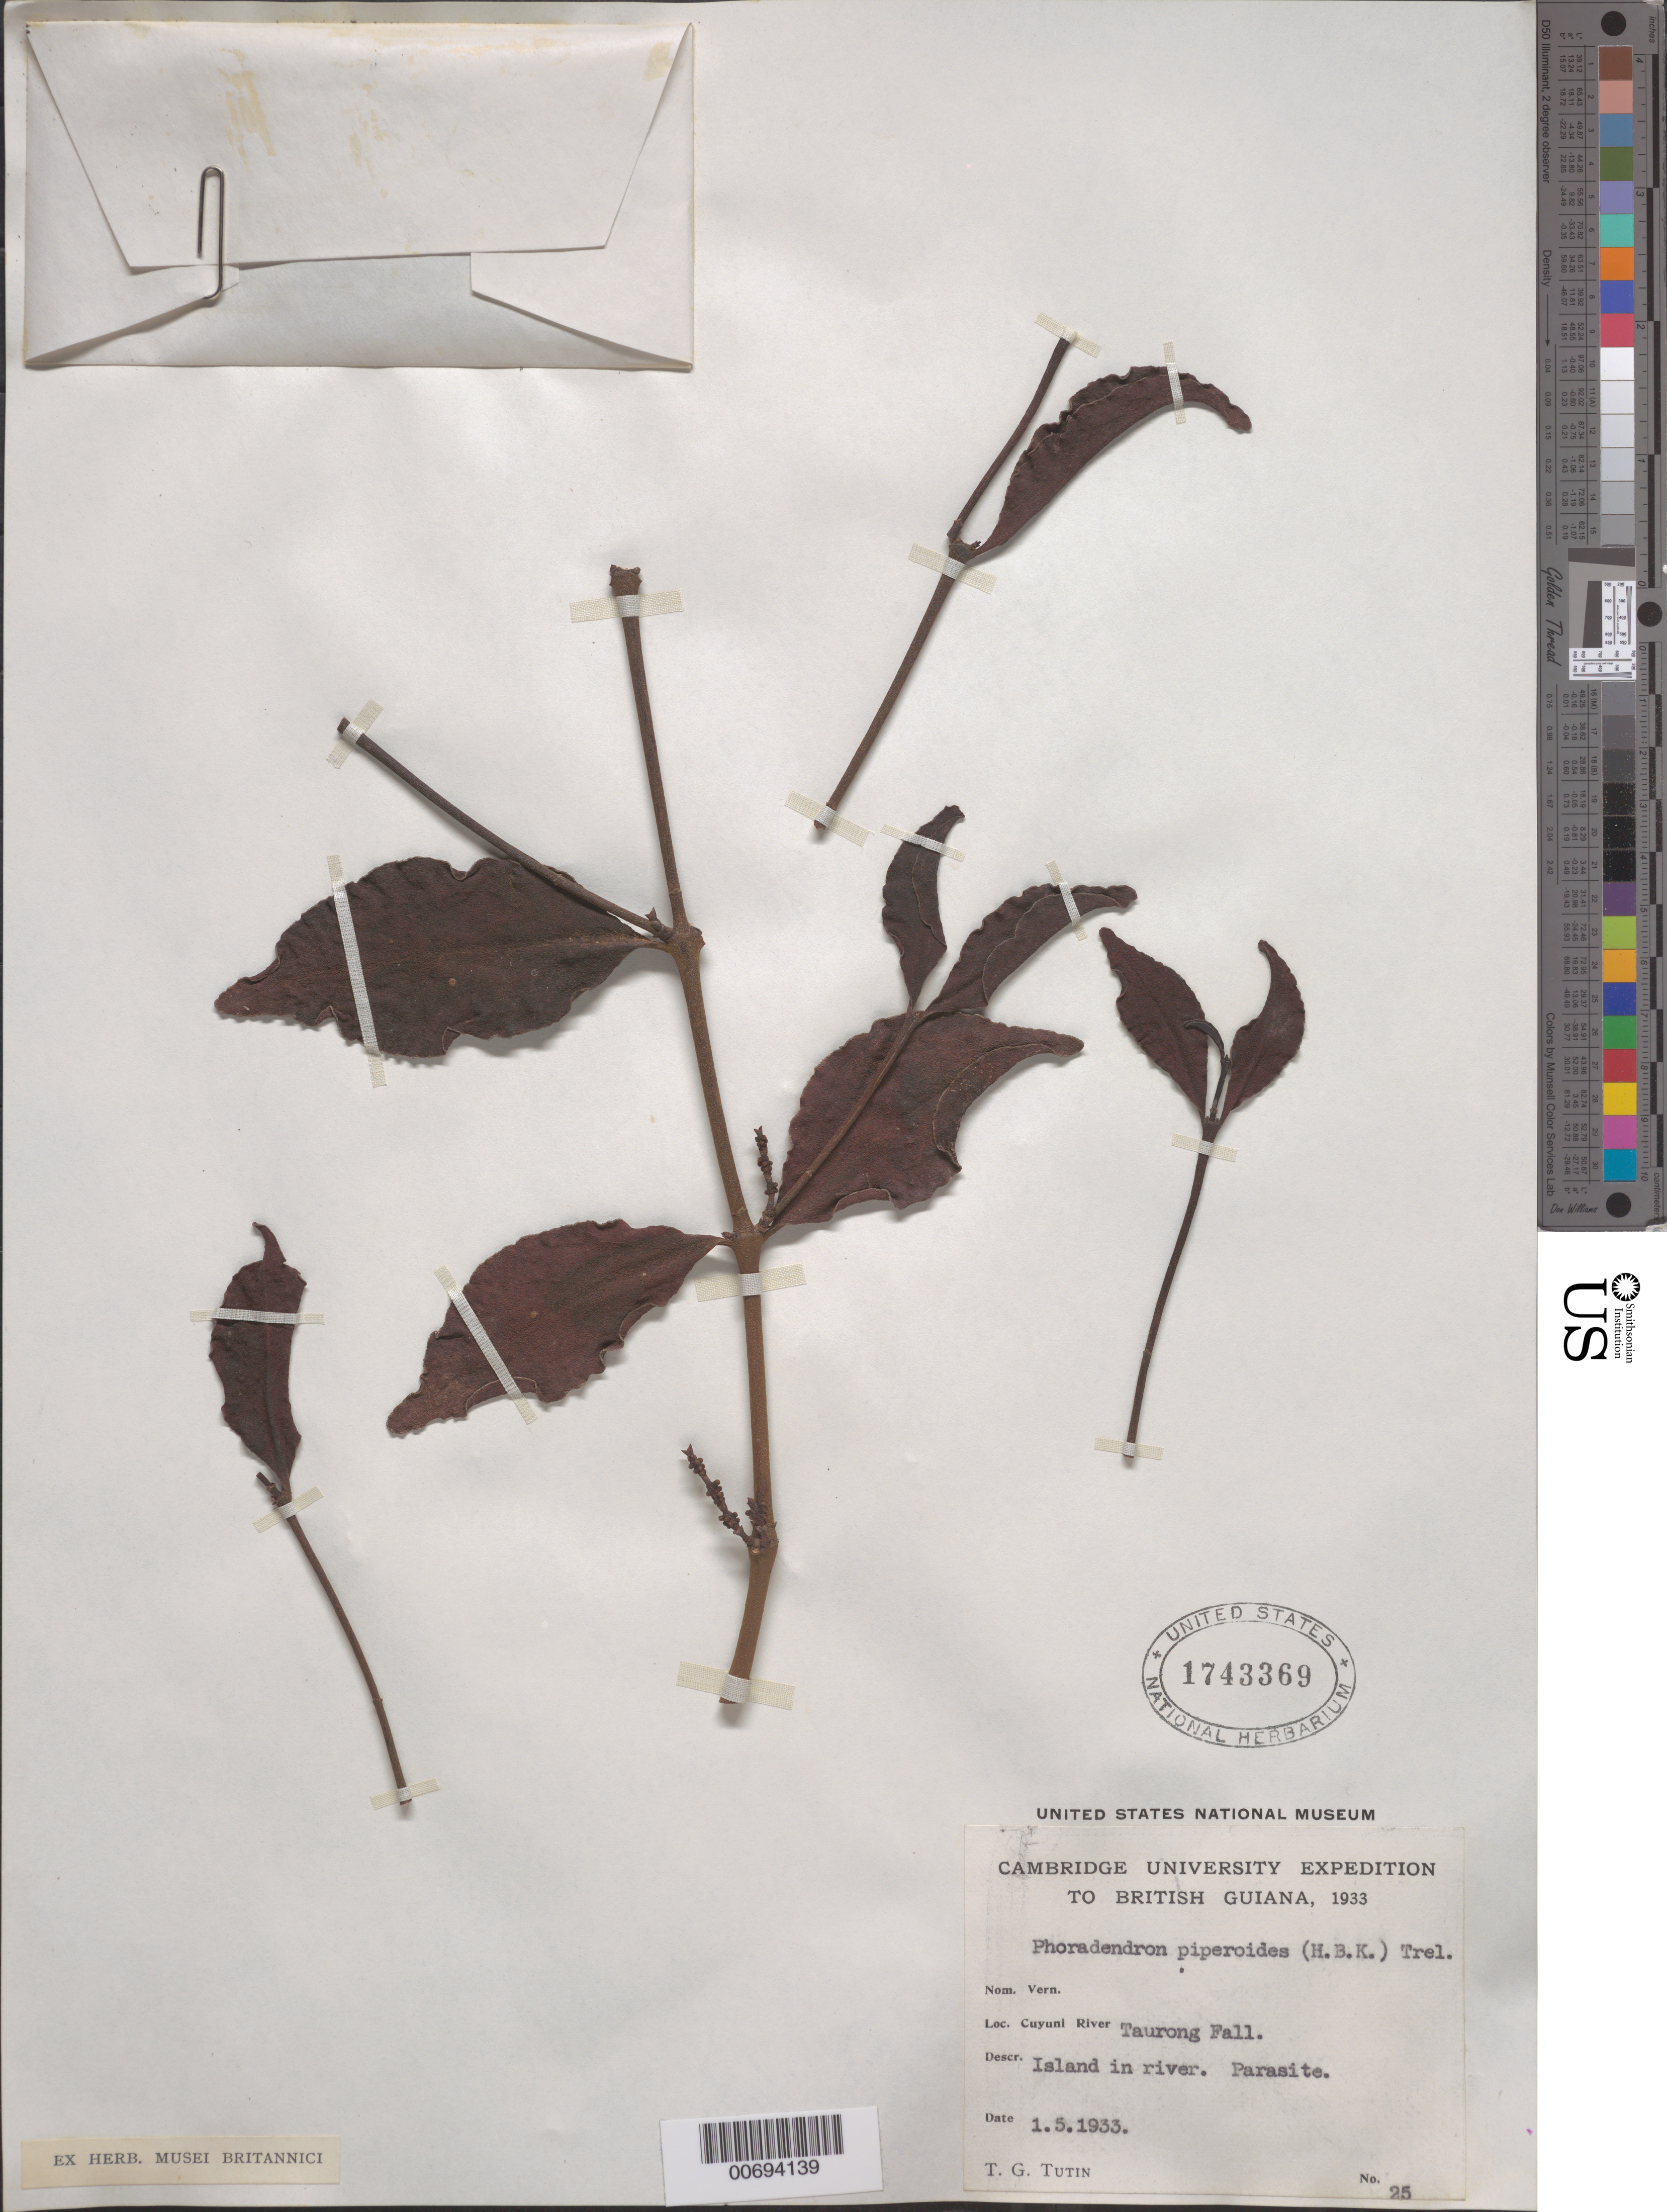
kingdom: Plantae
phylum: Tracheophyta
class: Magnoliopsida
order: Santalales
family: Viscaceae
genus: Phoradendron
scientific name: Phoradendron piperoides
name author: (Kunth) Trel.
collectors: T. G. Tutin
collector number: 25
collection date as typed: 1-May-33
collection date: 1933-05-01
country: Guyana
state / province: Cuyuni-Mazaruni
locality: Taurong Fall, Cuyuni R.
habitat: Island in river.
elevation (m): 46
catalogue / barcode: US 1743369